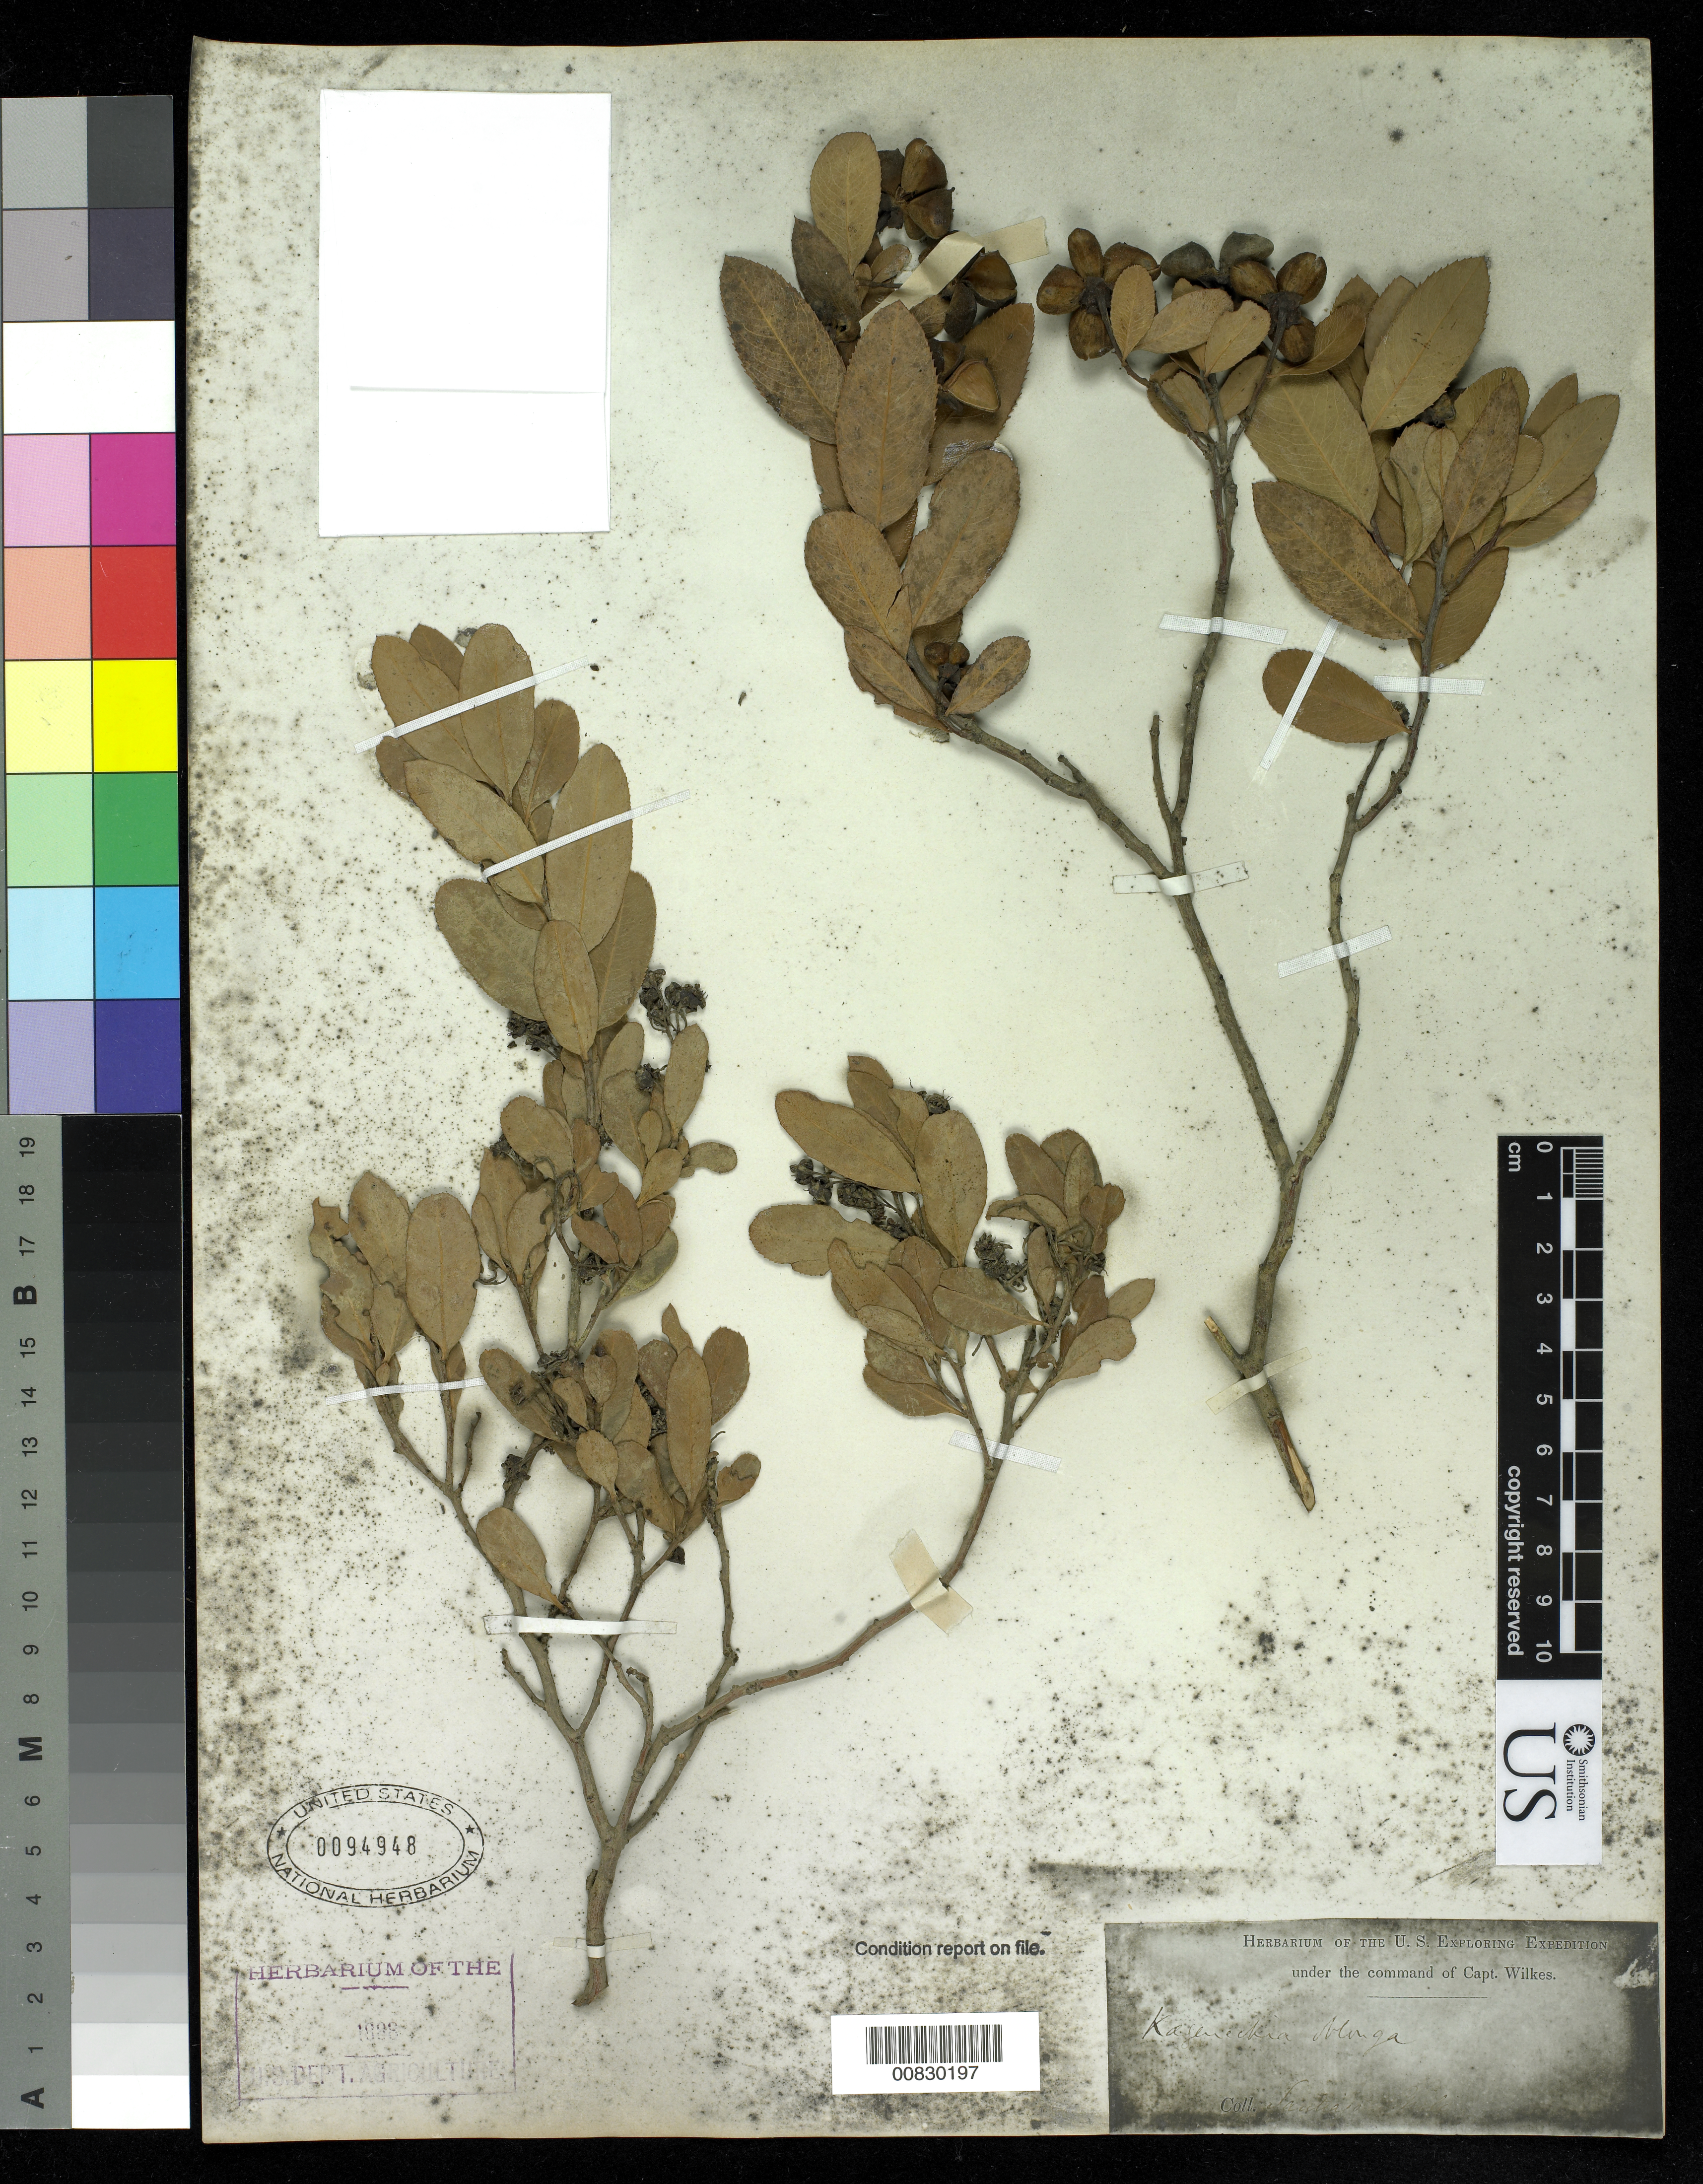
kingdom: Plantae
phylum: Tracheophyta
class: Magnoliopsida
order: Rosales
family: Rosaceae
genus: Kageneckia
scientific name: Kageneckia oblonga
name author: Ruiz & Pav.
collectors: Wilkes Explor. Exped.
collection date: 1838/1842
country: Chile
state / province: Región Metropolitana (RM)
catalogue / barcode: US 94948